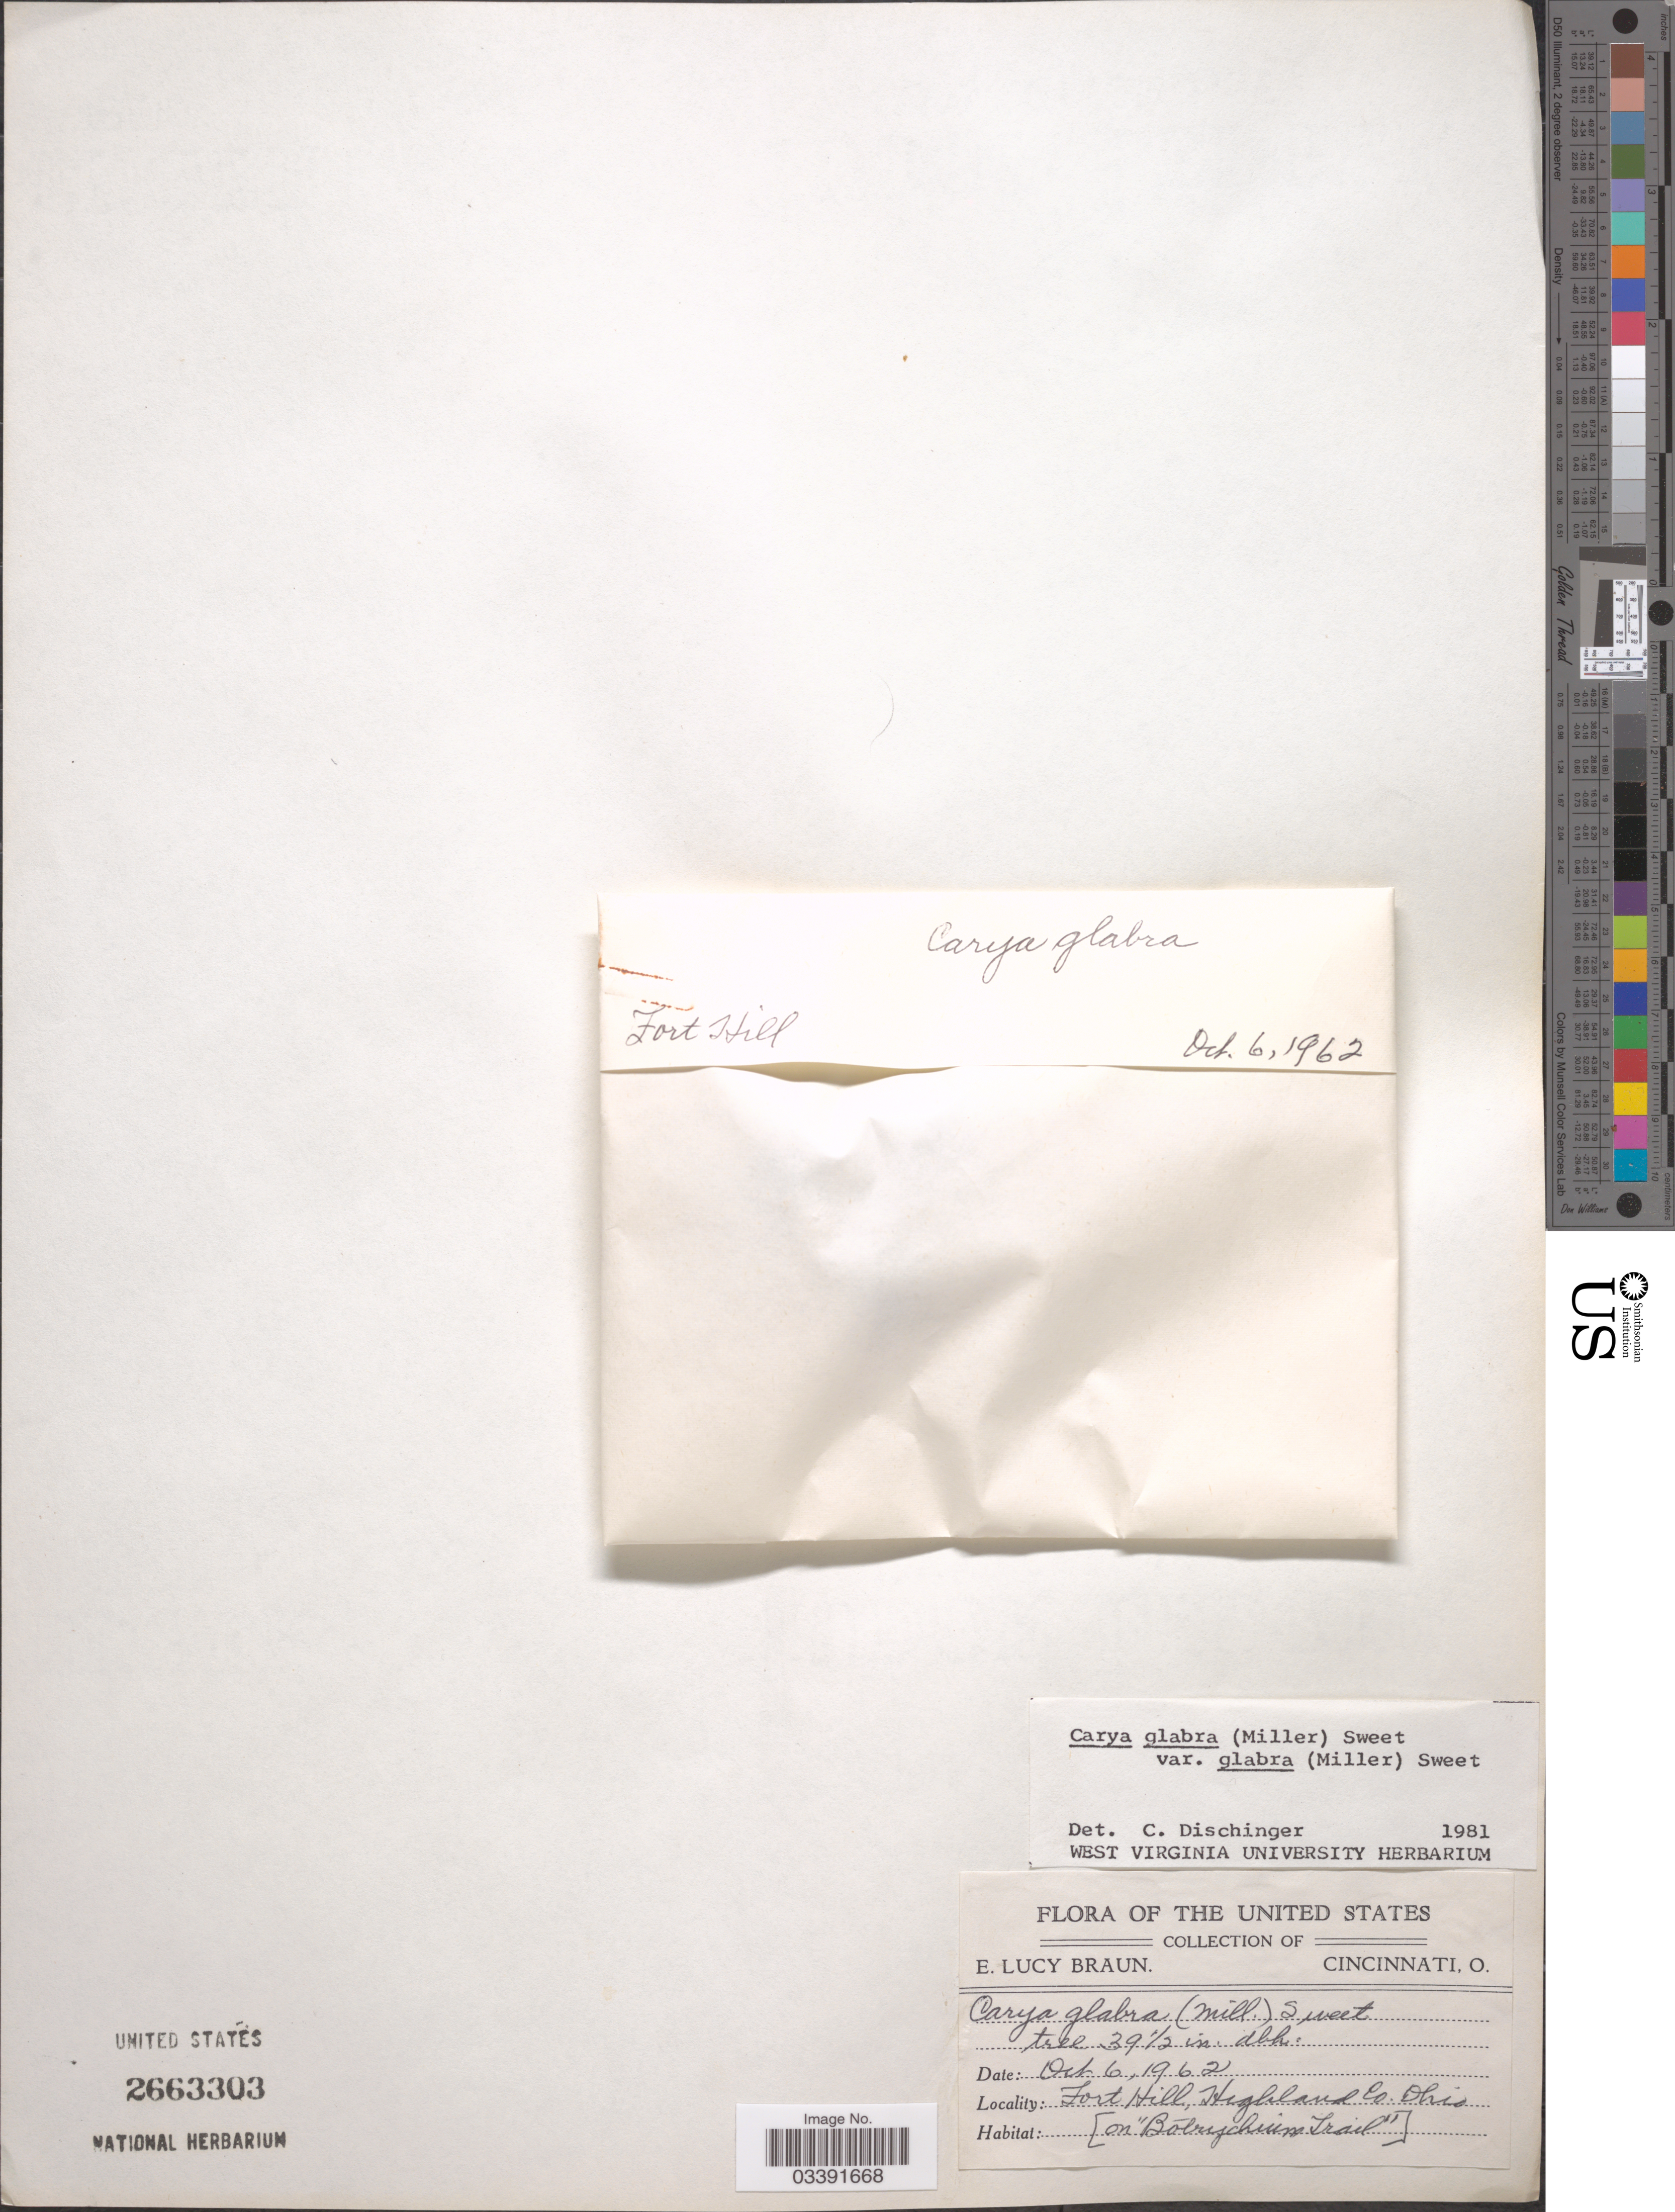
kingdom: Plantae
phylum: Tracheophyta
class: Magnoliopsida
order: Fagales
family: Juglandaceae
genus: Carya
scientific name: Carya glabra var. glabra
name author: (Mill.) Sweet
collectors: E. L. Braun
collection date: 1962-10-06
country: United States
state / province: Ohio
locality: Fort Hill, Highland Co.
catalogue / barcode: US 2663303